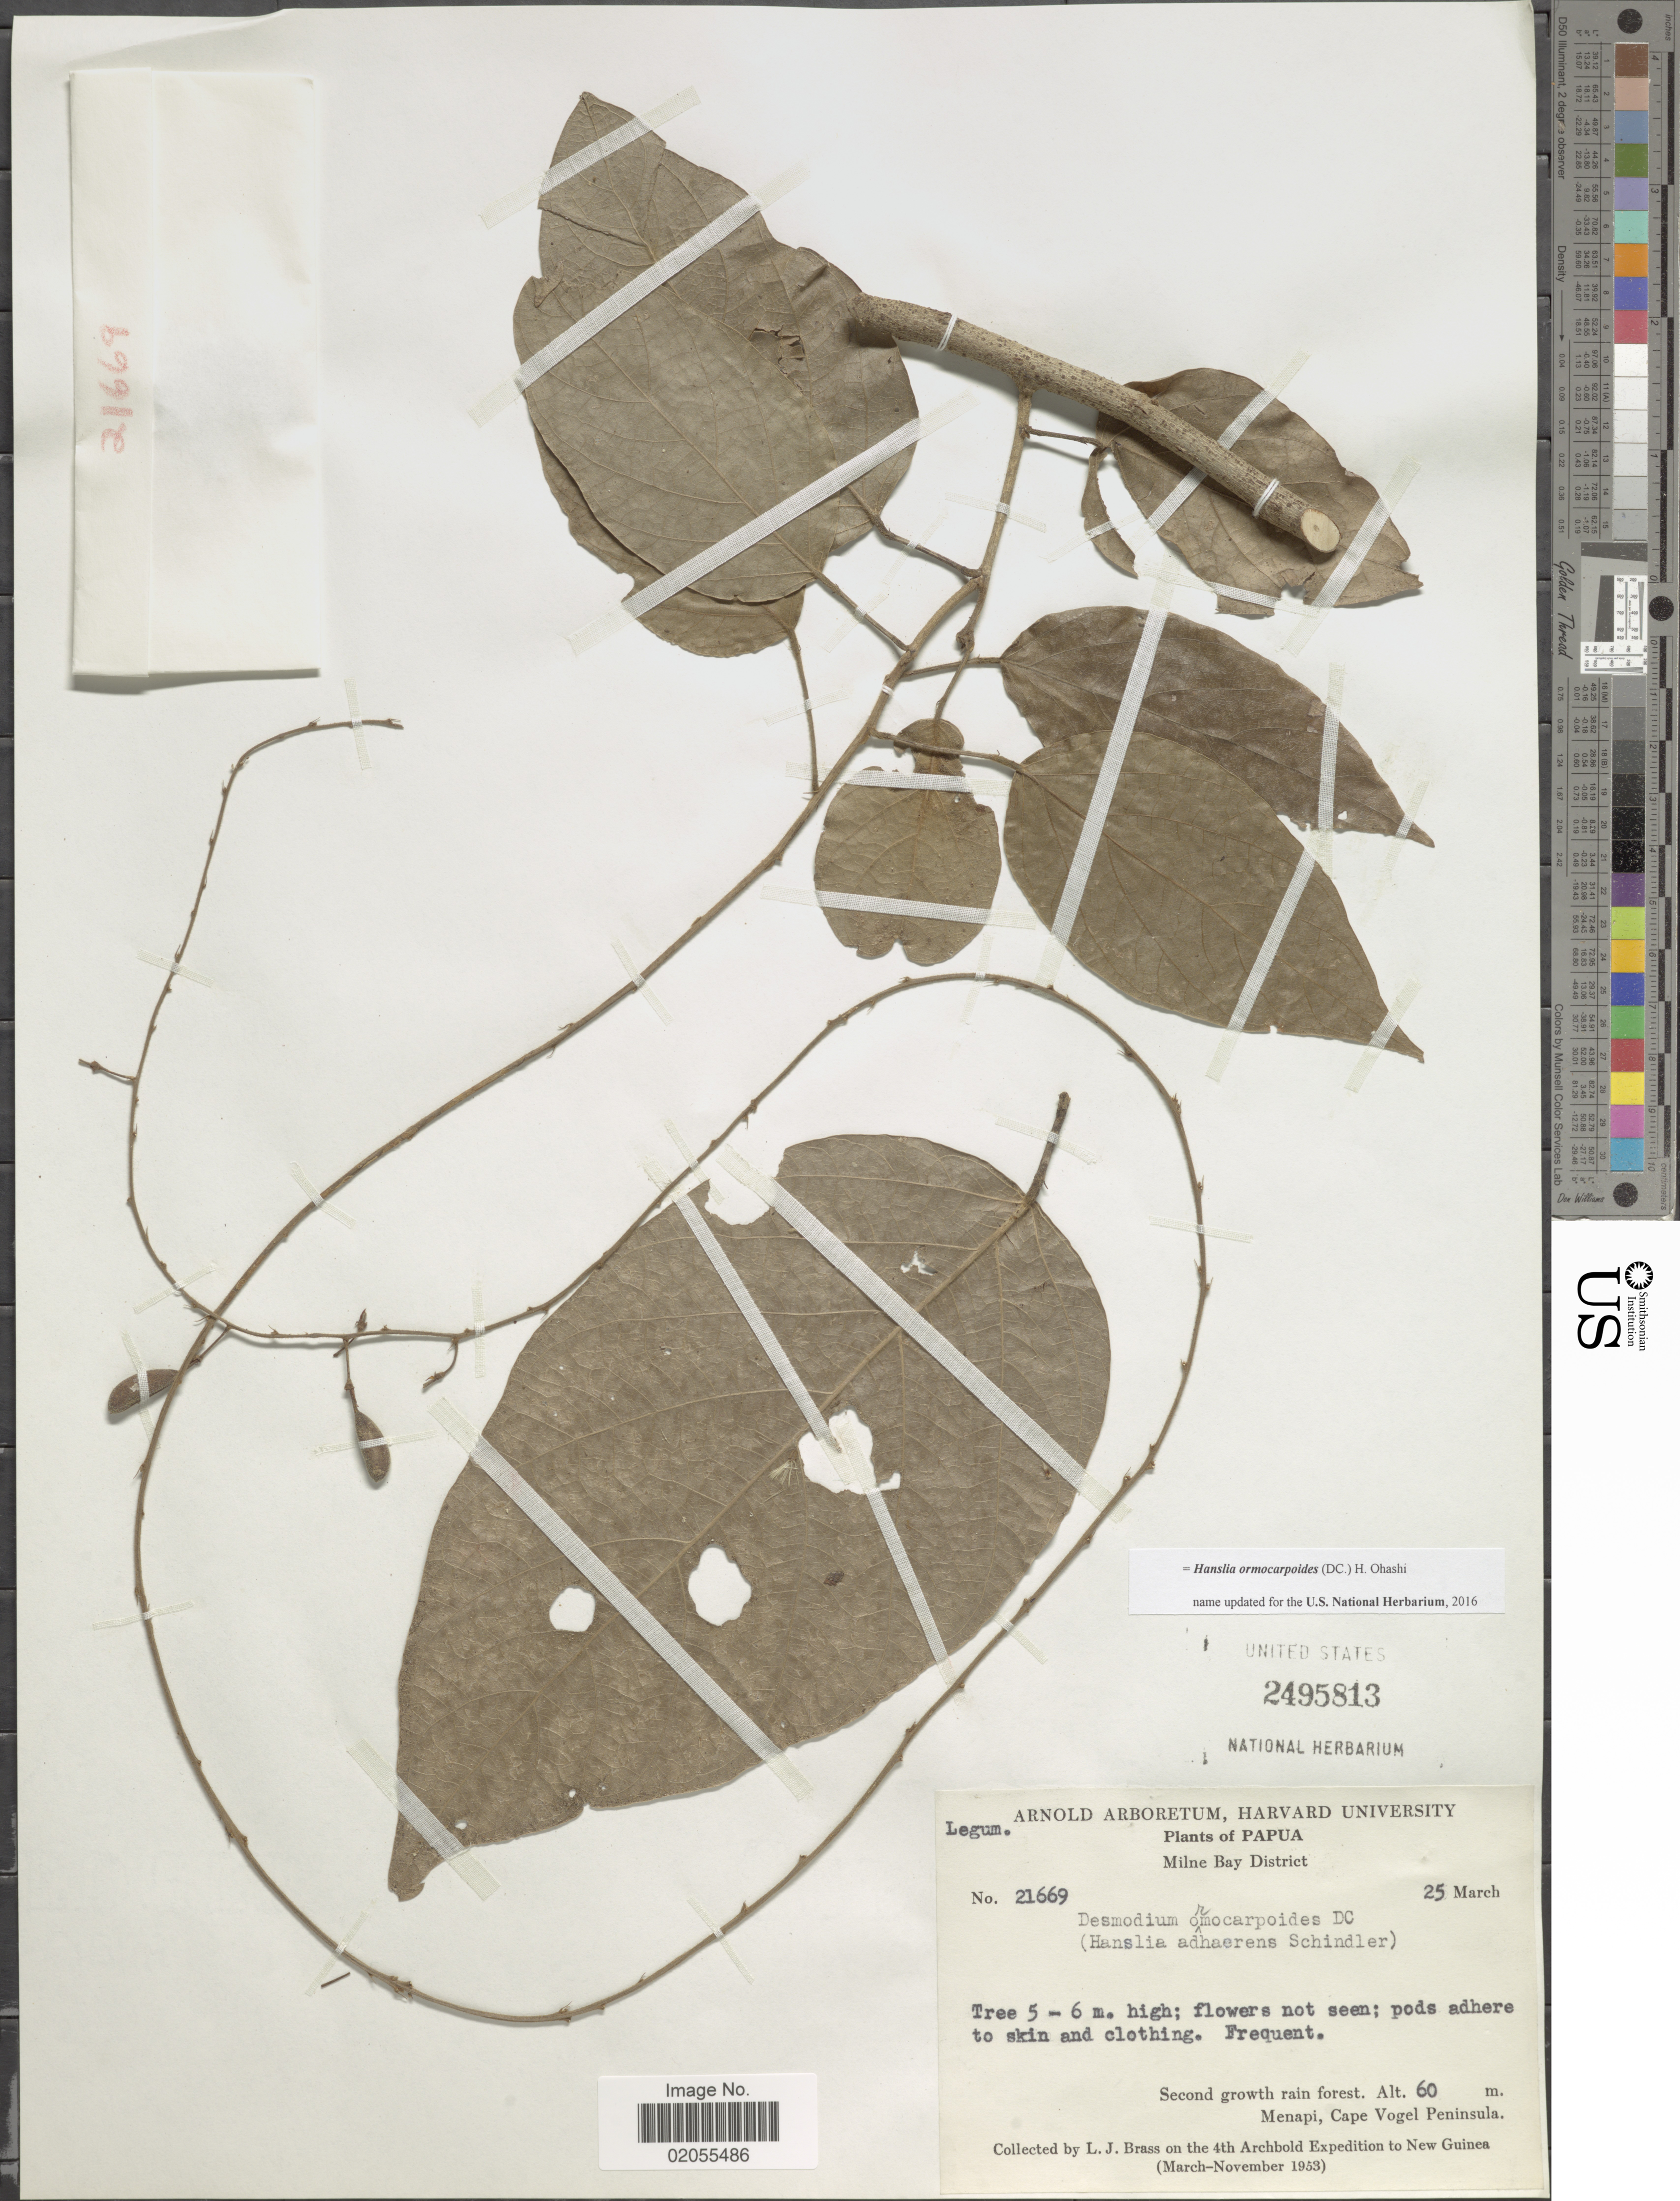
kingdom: Plantae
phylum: Tracheophyta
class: Magnoliopsida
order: Fabales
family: Fabaceae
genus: Hanslia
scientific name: Hanslia ormocarpoides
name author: (DC.) H. Ohashi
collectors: L. J. Brass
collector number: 21669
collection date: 1953-03-25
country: Papua New Guinea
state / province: Milne Bay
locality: Papua, Menapi, Cape Voge; Peninsula, New Guinea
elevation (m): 60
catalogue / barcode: US 2495813